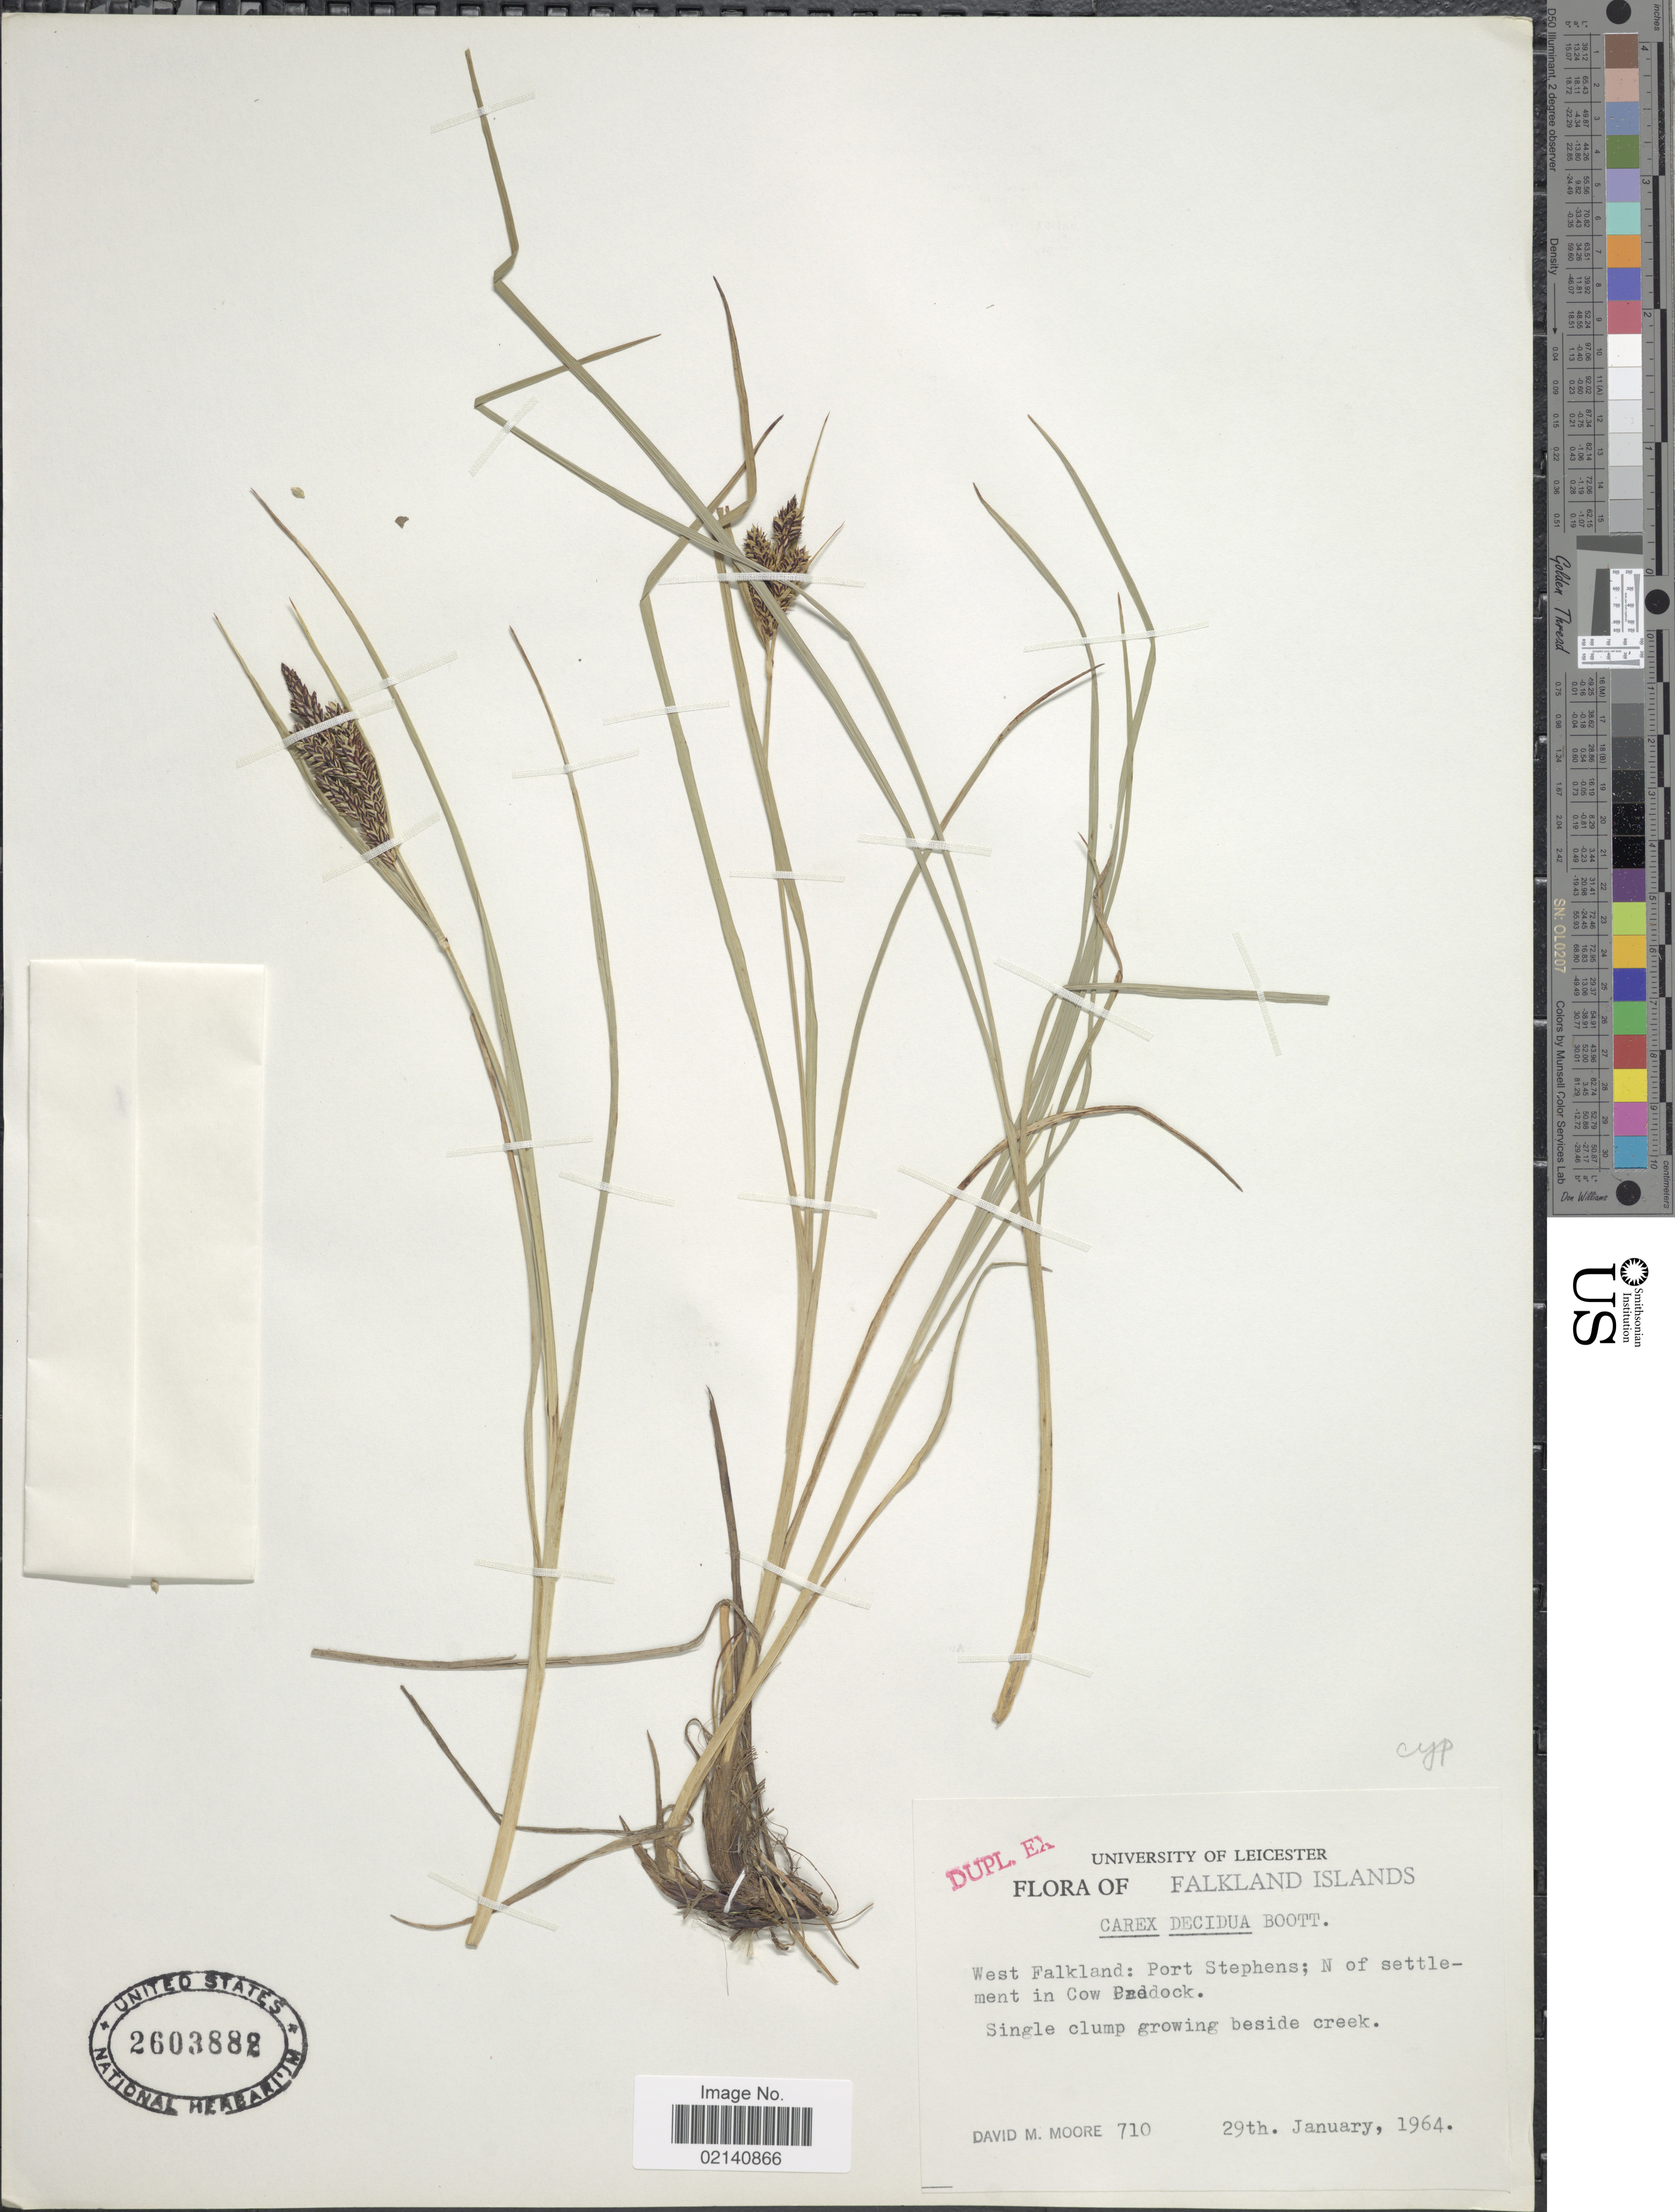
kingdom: Plantae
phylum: Tracheophyta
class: Liliopsida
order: Poales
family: Cyperaceae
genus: Carex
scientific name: Carex decidua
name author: Boott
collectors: D. Moore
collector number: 710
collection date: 1964-01-29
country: Falkland Islands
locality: West Falkland: Port Stephens; N settlement in Cow Paddock, beside creek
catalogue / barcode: US 2603882